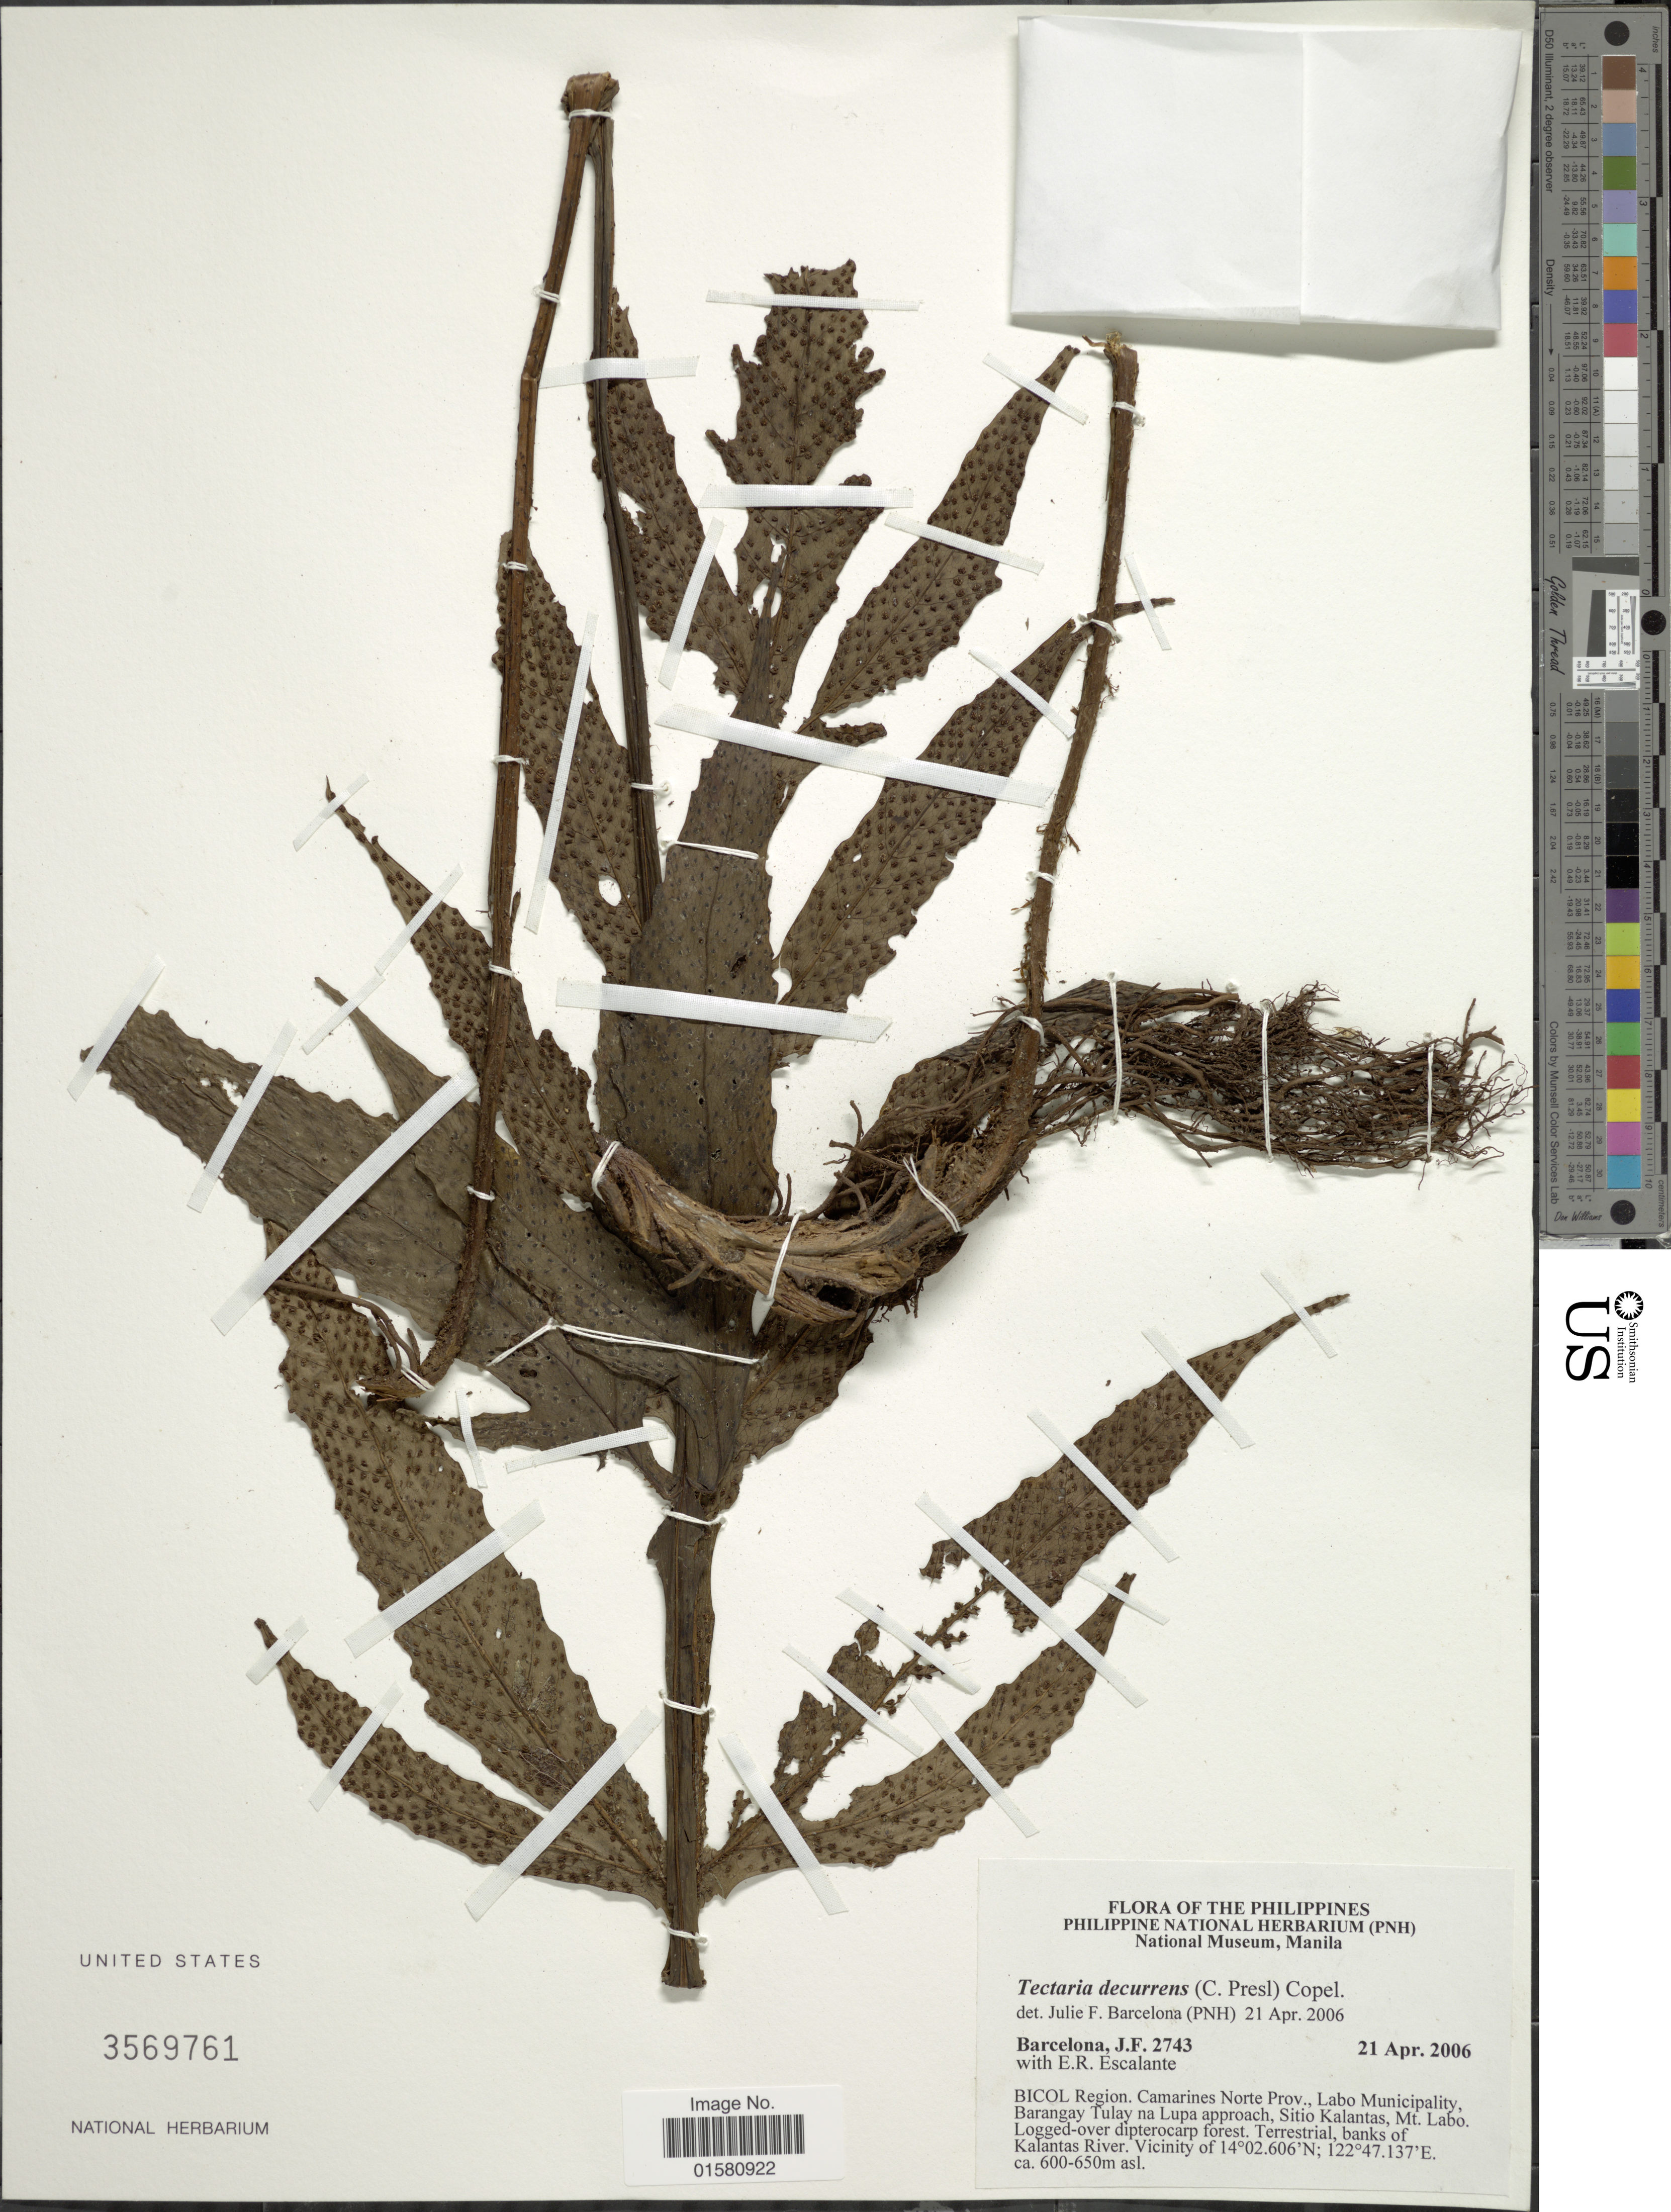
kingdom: Plantae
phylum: Tracheophyta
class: Polypodiopsida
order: Polypodiales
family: Tectariaceae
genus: Tectaria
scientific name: Tectaria decurrens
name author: (Presel.) Copel. in Elmer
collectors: J. F. Barcelona & E. Escalante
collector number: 2743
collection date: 2006-04-21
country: Philippines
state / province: Bicol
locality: Bicol Region: Camarines Norte Prov. Labo Municipality, Baranagy Tulay na Lupa approach, Sitio Kalantas, Mt. Labo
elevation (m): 600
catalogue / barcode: US 3569761